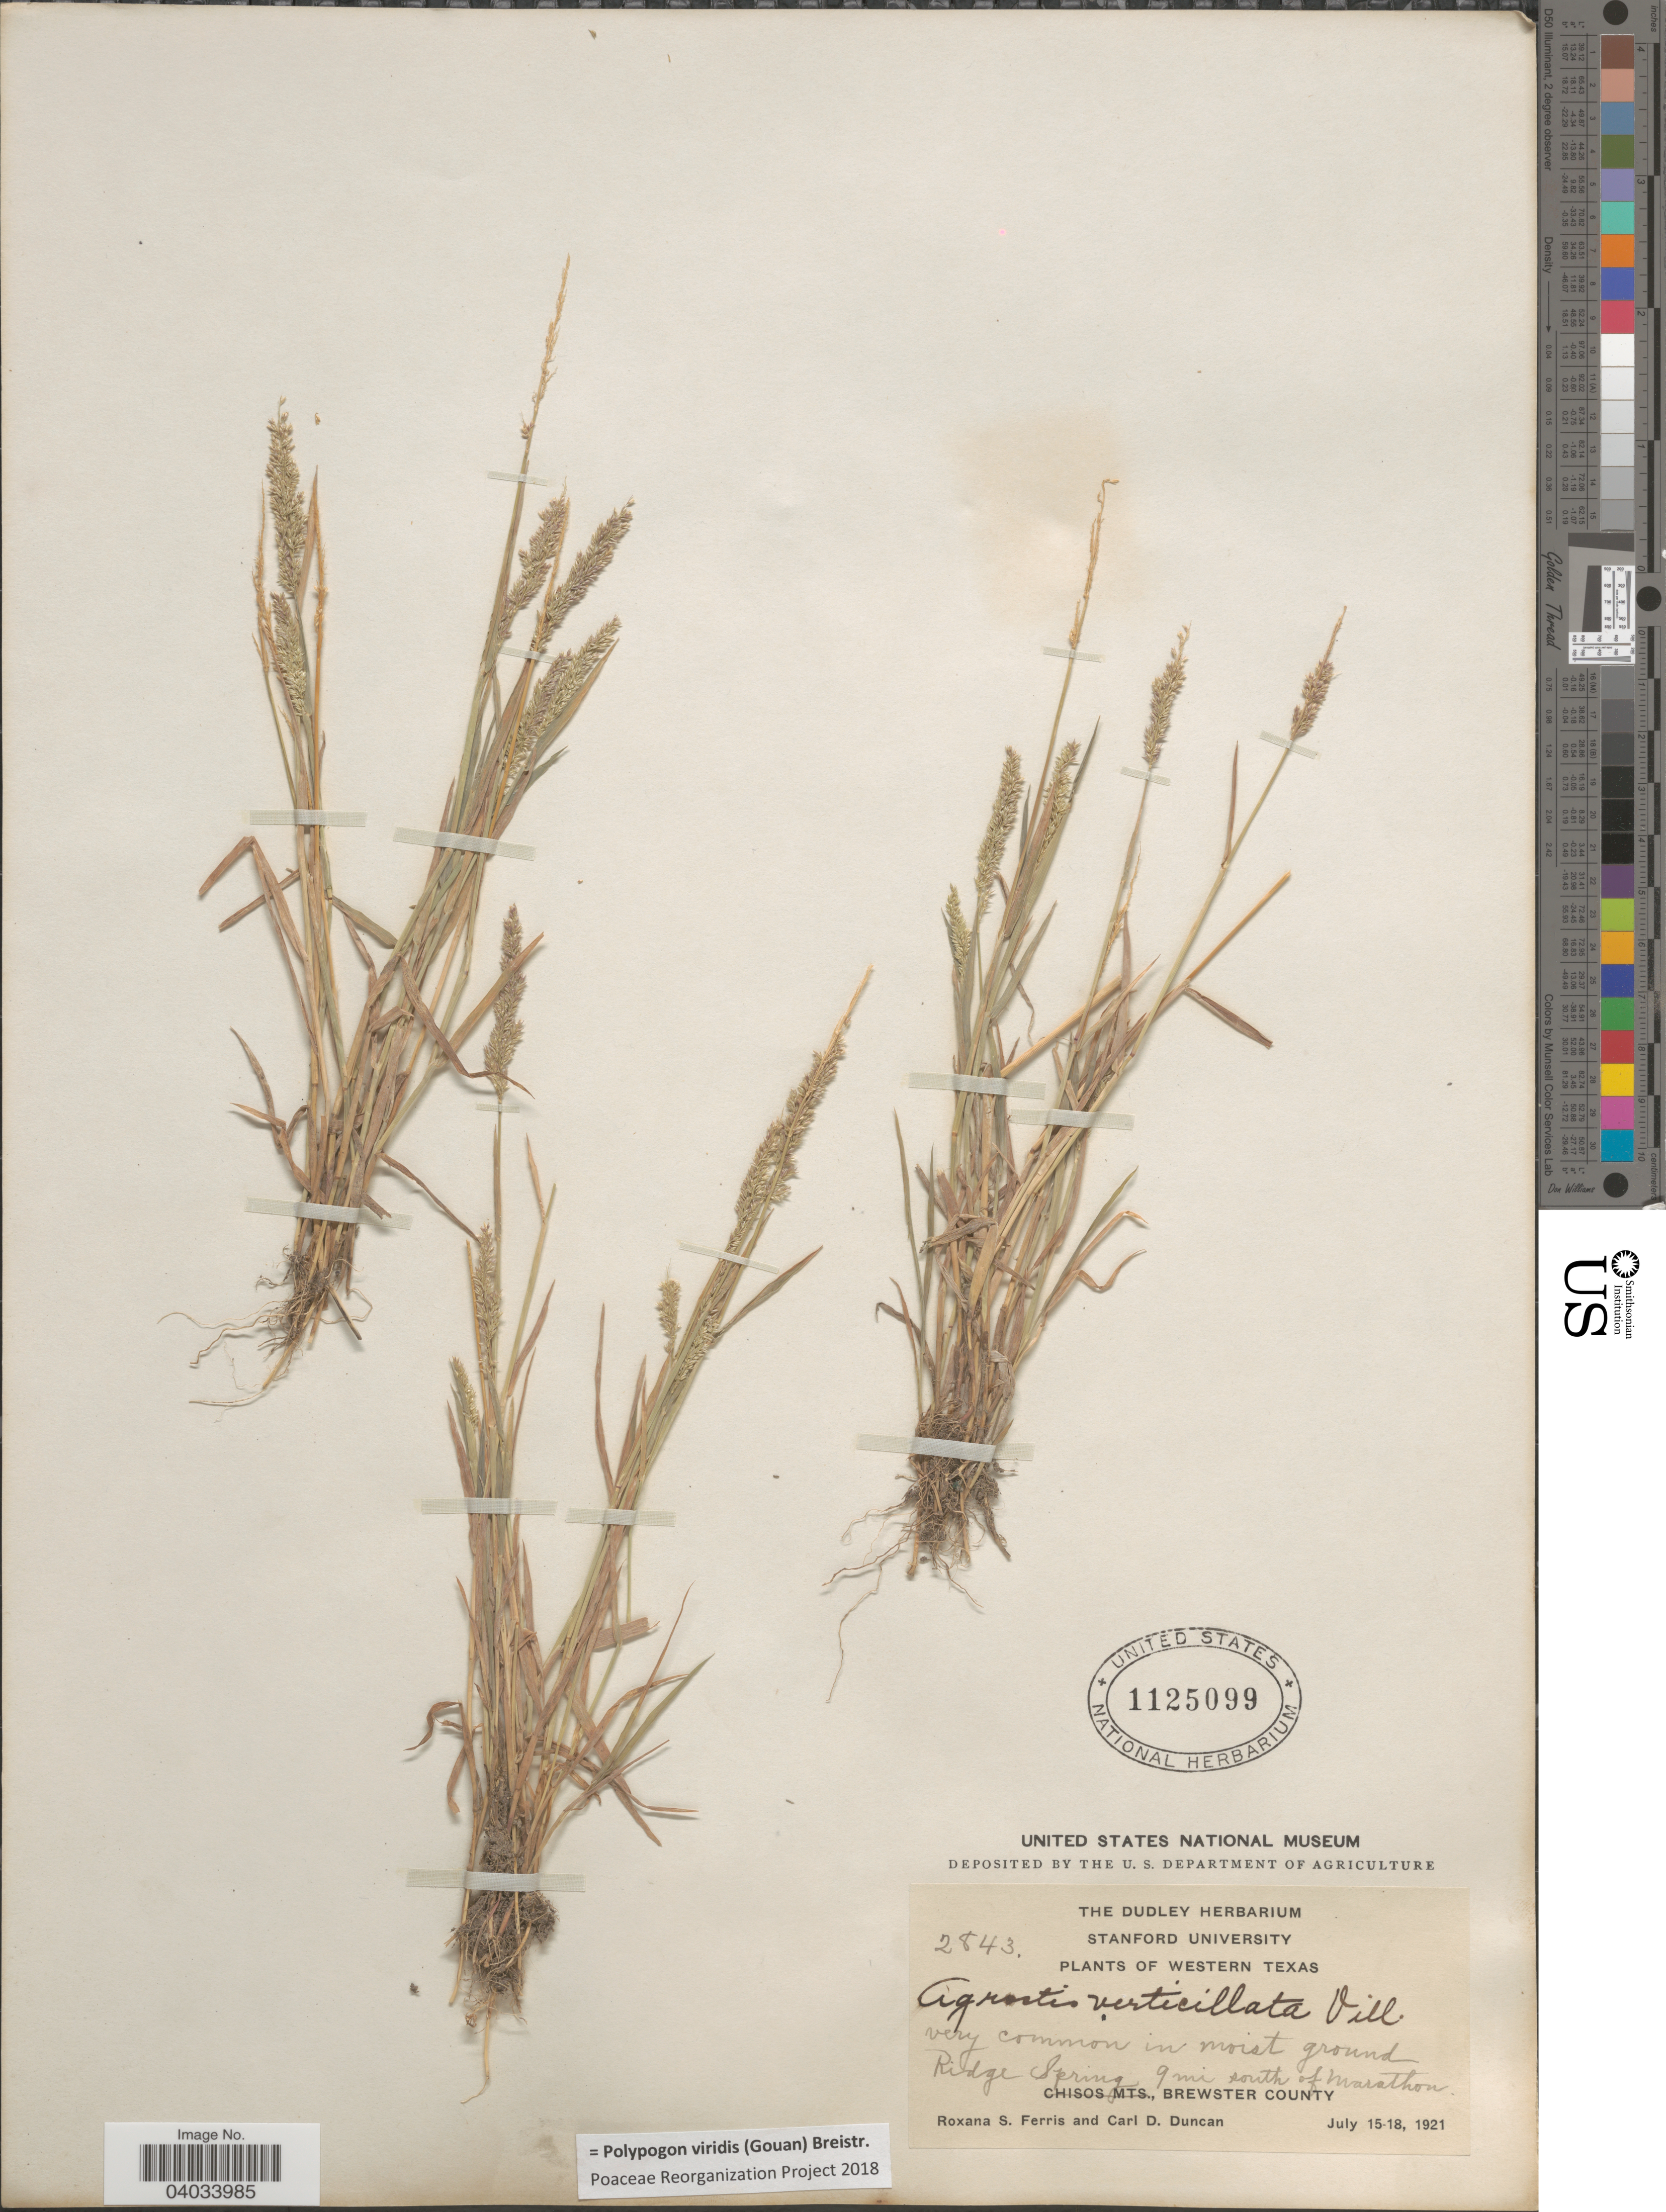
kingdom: Plantae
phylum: Tracheophyta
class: Liliopsida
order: Poales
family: Poaceae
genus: Polypogon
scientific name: Polypogon viridis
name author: (Gouan) Breistroffer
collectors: R. S. Ferris & C. Duncan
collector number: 2843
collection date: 1921-07-15/1921-07-18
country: United States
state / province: Texas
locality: Western Texas. Ridge Spring 9 mi south of Marathon. Brewster County.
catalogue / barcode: US 1125099